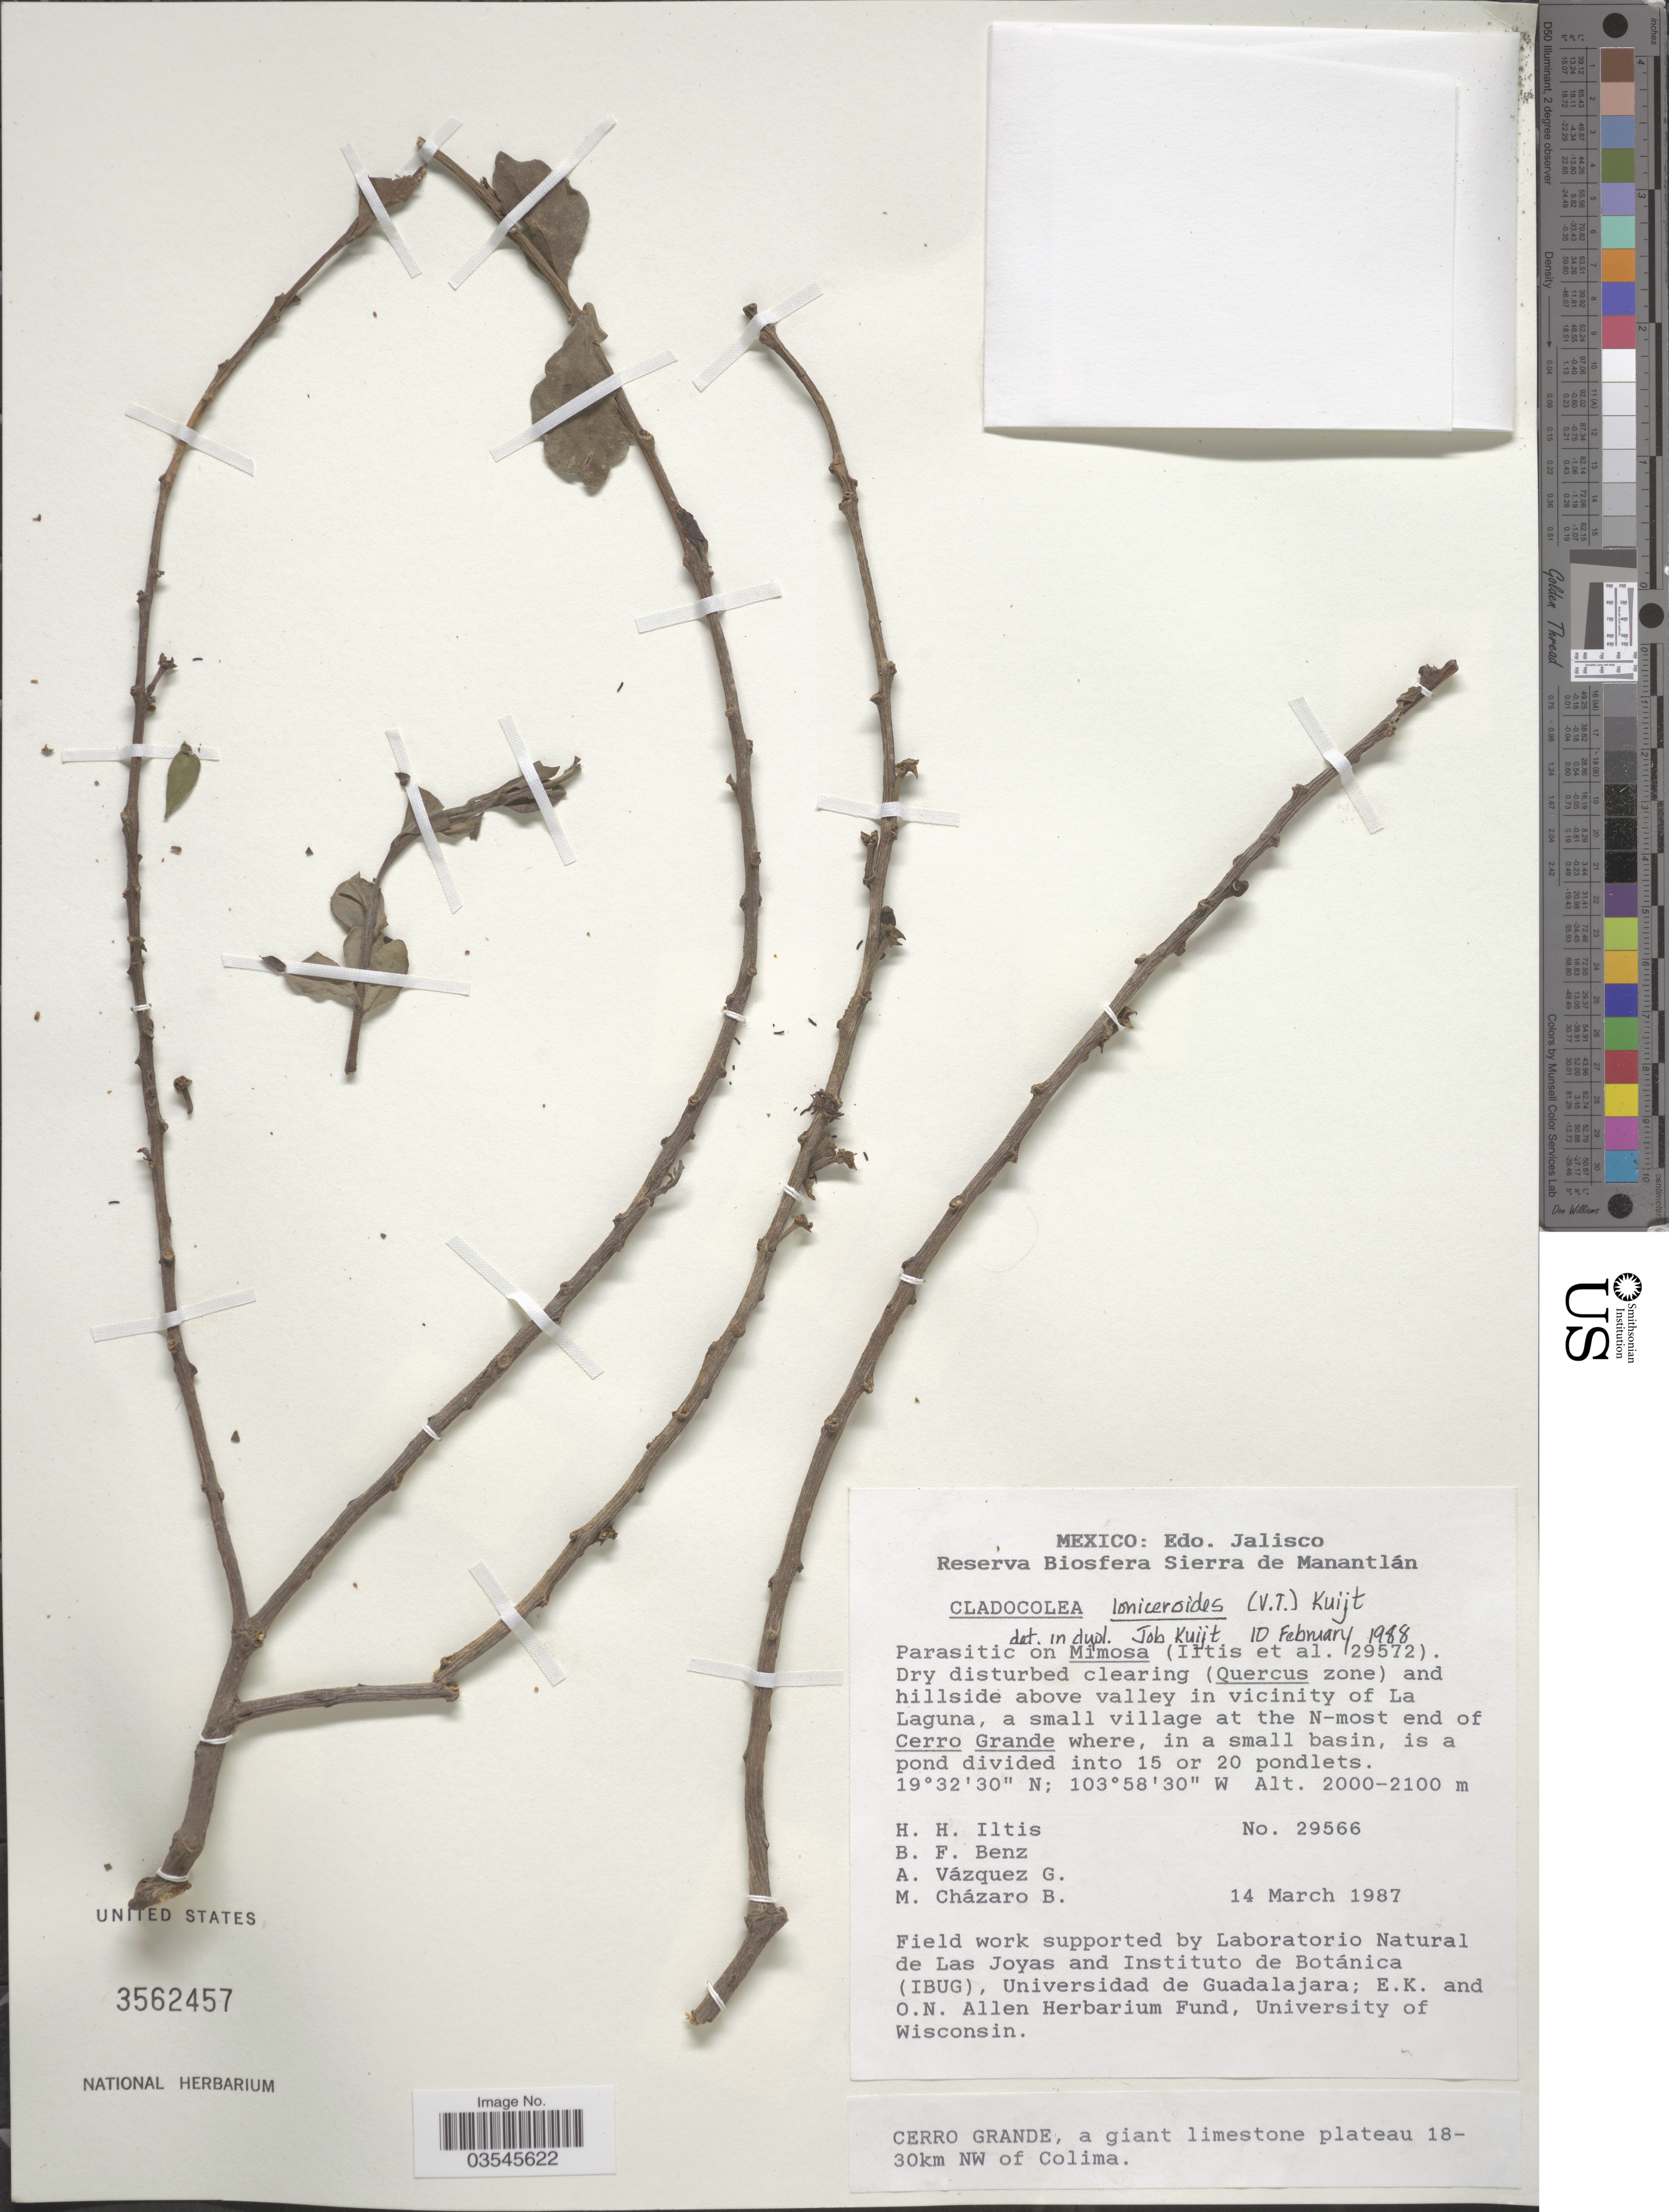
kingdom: Plantae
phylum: Tracheophyta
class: Magnoliopsida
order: Santalales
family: Loranthaceae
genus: Cladocolea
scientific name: Cladocolea loniceroides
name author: (Tiegh.) Kuijt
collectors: H. H. Iltis, B. F. Benz, A. Vázquez Glavía & M. Chazaro B.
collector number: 29566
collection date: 1987-03-14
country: Mexico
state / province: Jalisco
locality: In vicinity of La Laguna, a small village at the N-most end of Cerro Grande where, in a small basin, is a pond divided into 15 or 20 pondlets. Cerro Grande, a giant limestine plateau 18-30km NW of Colima.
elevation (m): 2000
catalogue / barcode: US 3562457